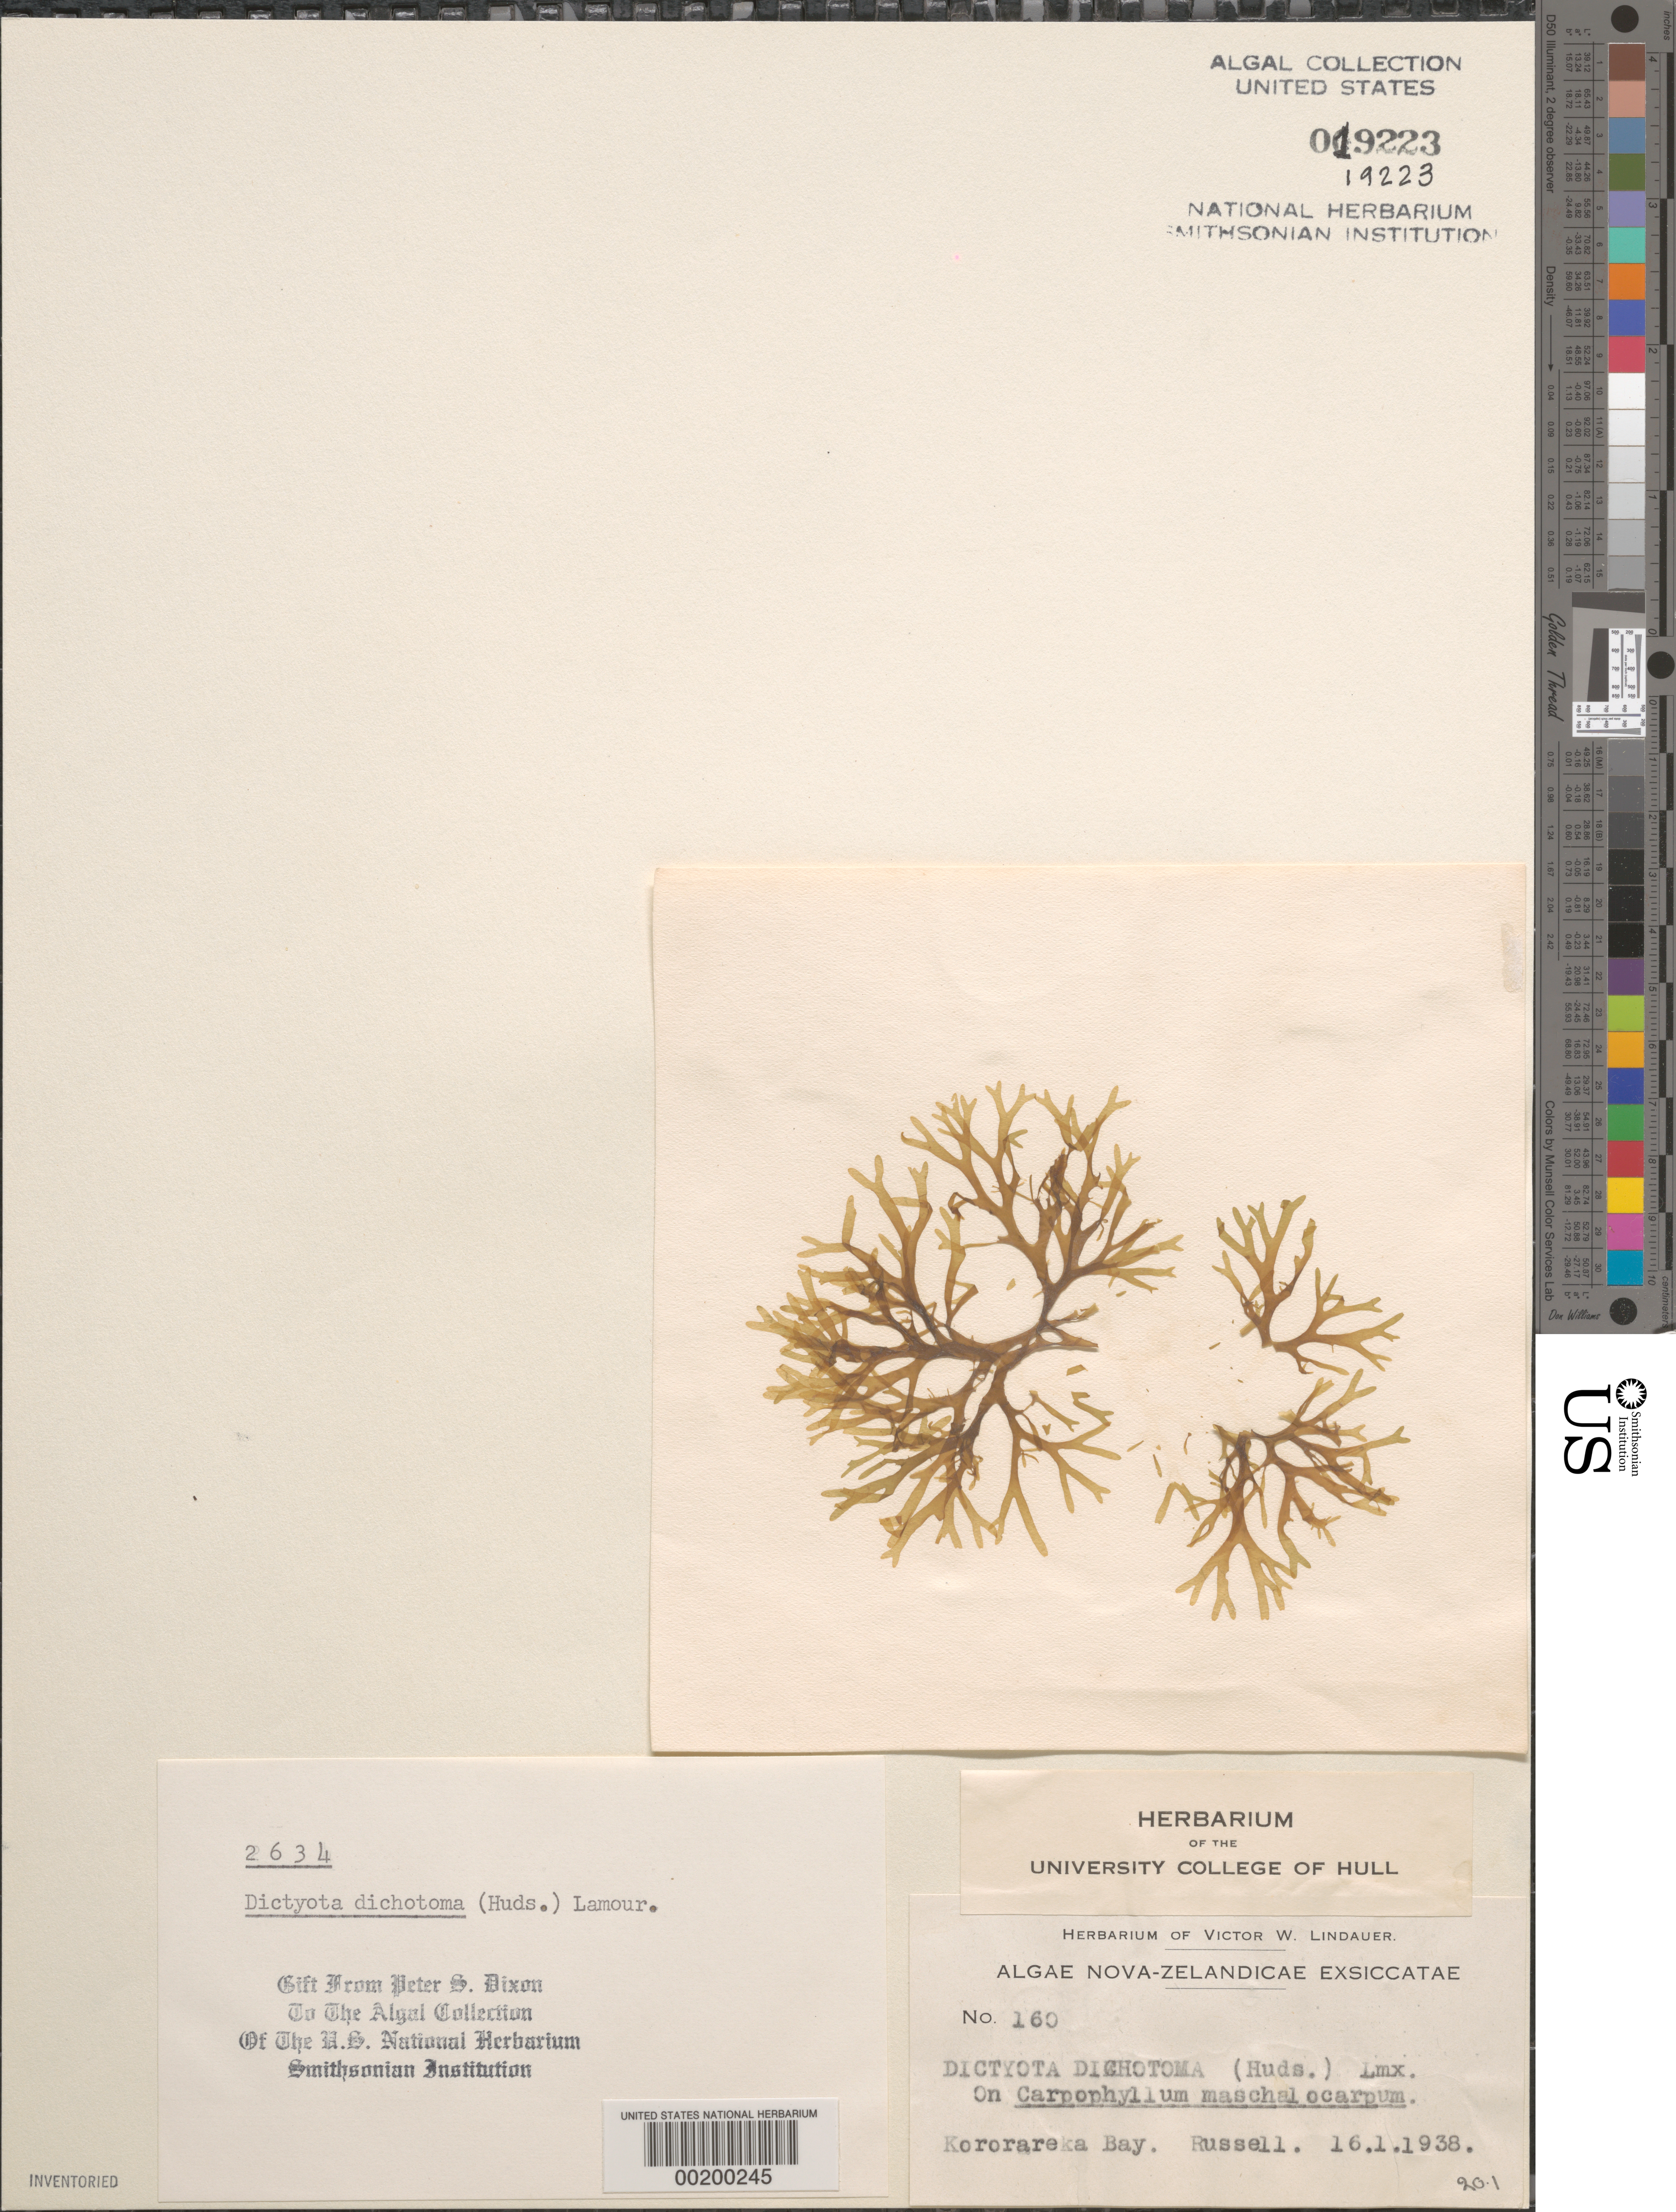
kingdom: Chromista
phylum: Ochrophyta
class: Phaeophyceae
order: Dictyotales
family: Dictyotaceae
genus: Dictyota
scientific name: Dictyota dichotoma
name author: (Huds.) J.V.Lamouroux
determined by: Dixon, P. S.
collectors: V. Lindauer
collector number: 160 & PSD 2634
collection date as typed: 16 Jan 1938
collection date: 1938-01-16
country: New Zealand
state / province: Northland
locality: Russell, kororareka bay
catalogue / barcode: US 19223